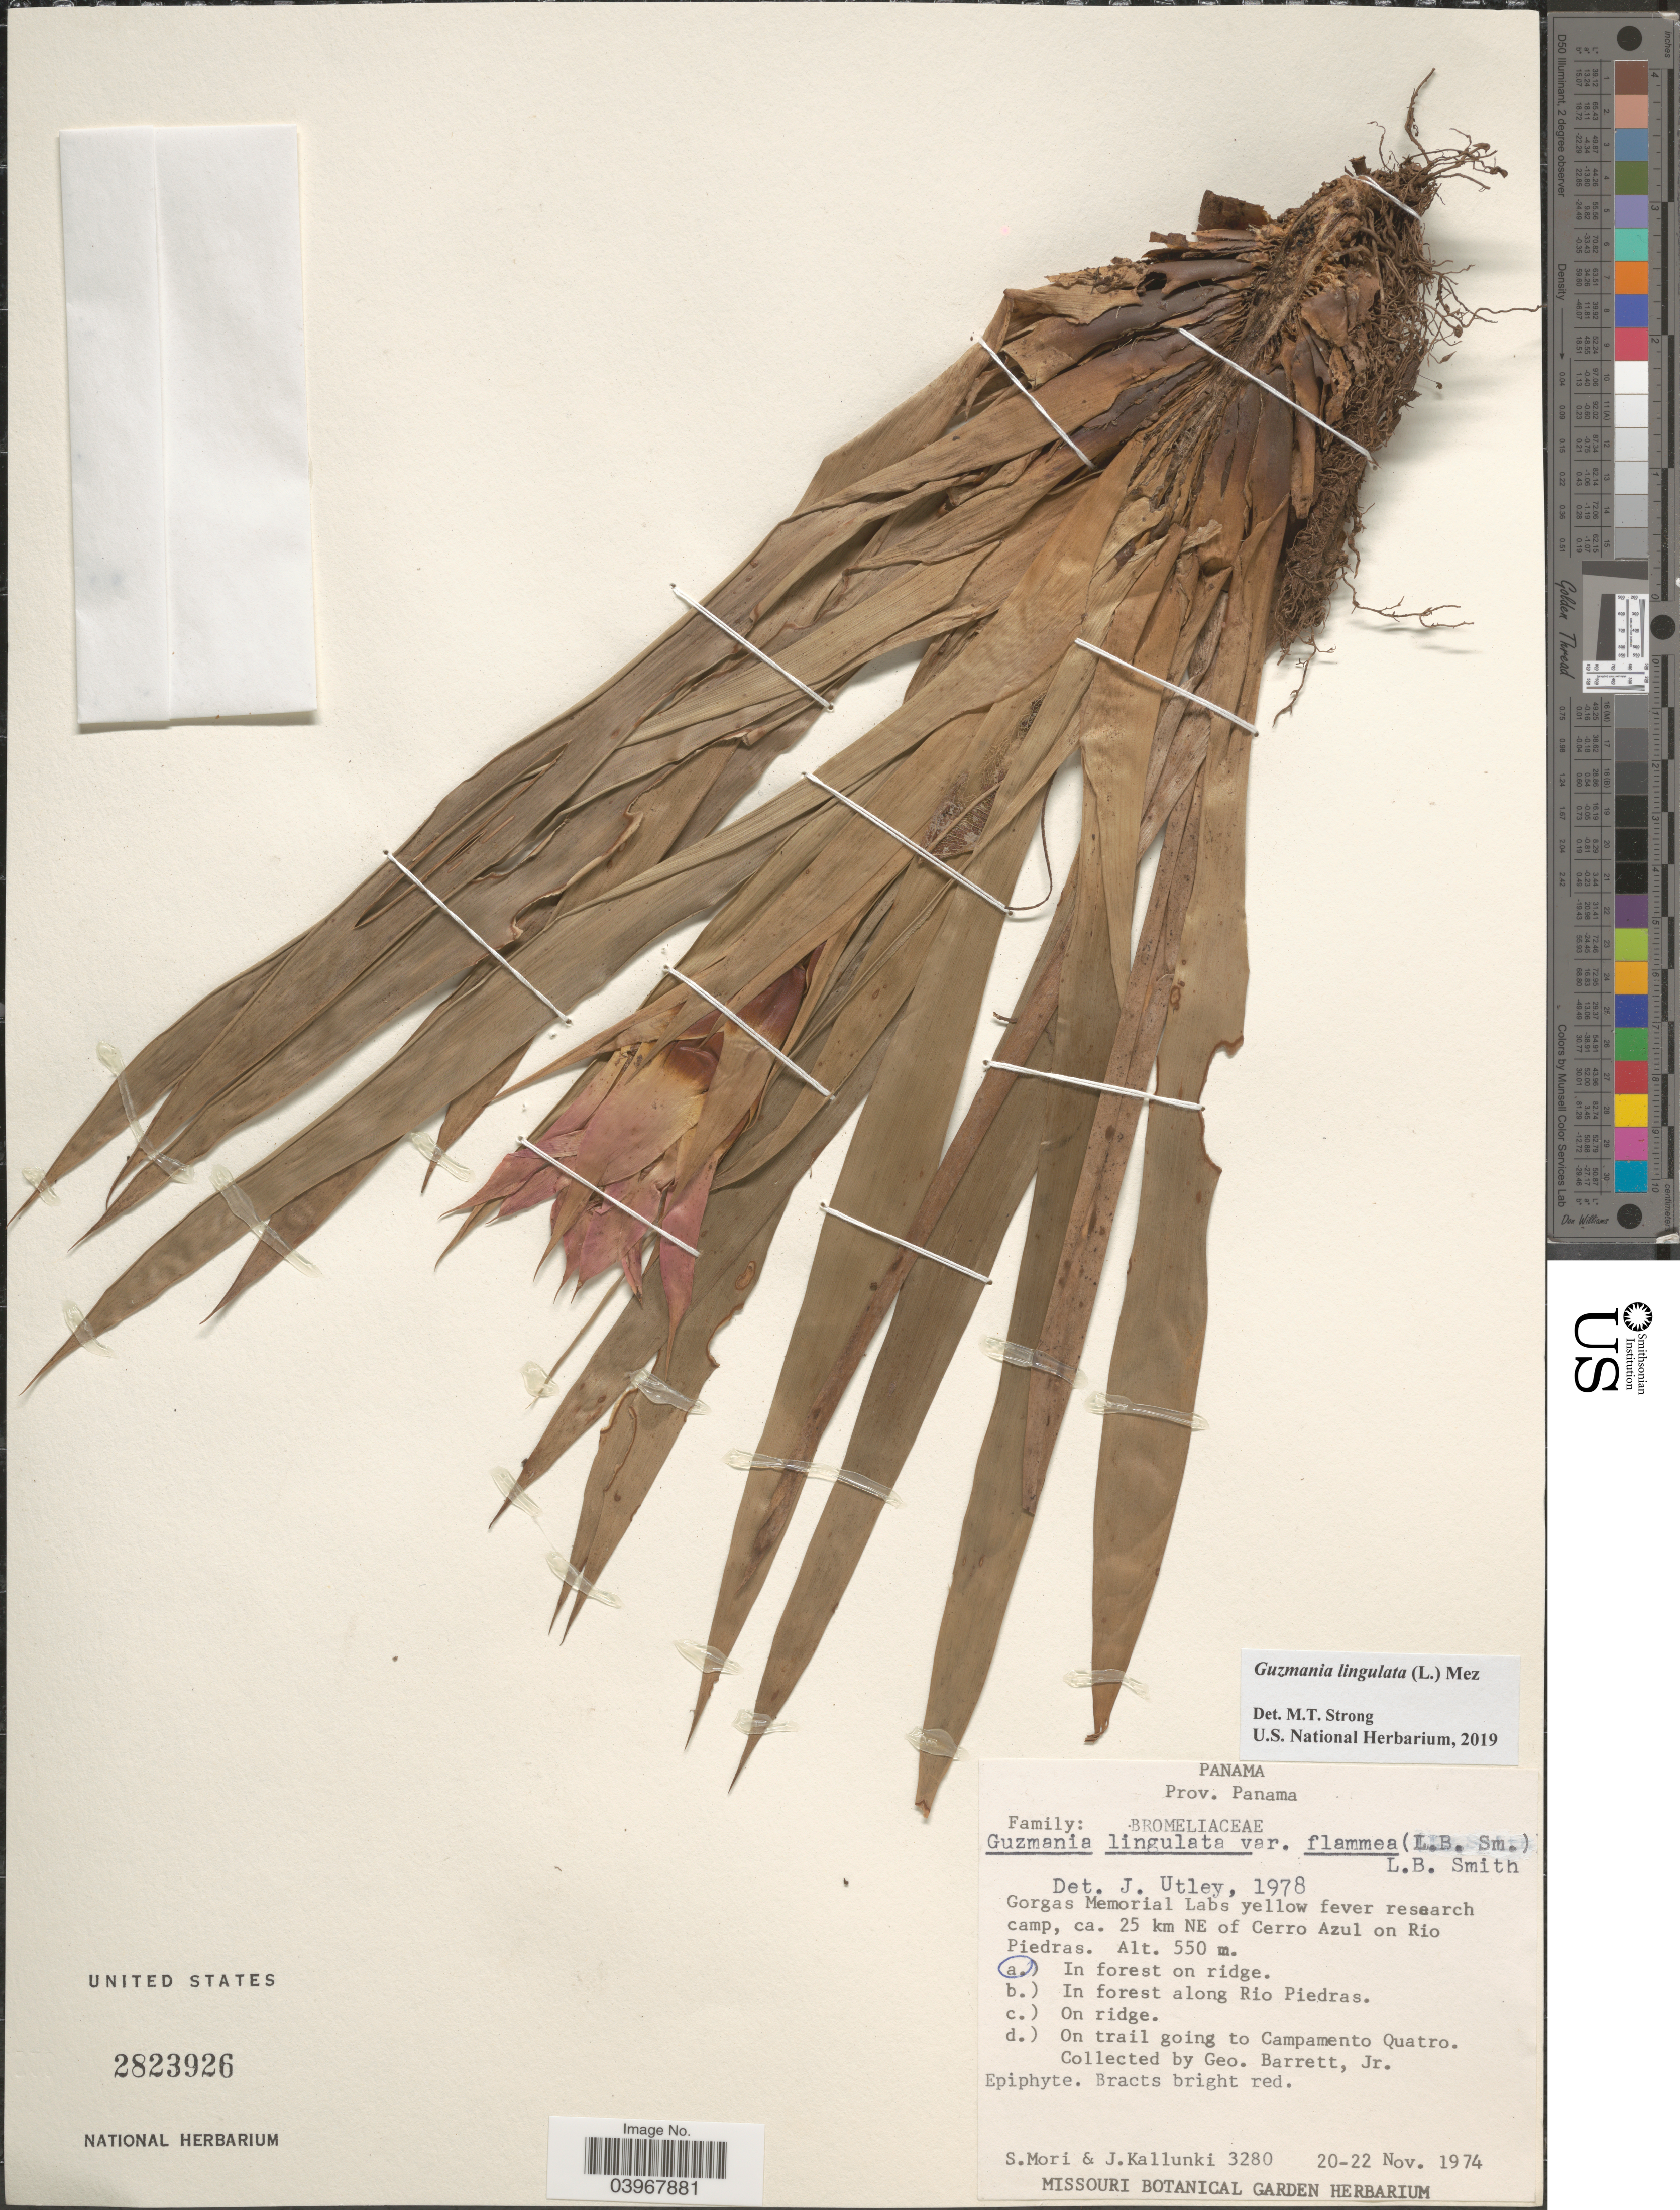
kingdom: Plantae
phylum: Tracheophyta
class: Liliopsida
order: Poales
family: Bromeliaceae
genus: Guzmania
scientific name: Guzmania lingulata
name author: (L.) Mez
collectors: S. Mori & J. Kallunki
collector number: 3280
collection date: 1974-11-20/1974-11-22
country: Panama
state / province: Panamá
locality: Gorgas Memorial Labs yellow fever research camp, ca. 25 km NE of Cerro Azul on Rio Piedras. In forest on ridge.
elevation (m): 550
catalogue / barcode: US 2823926